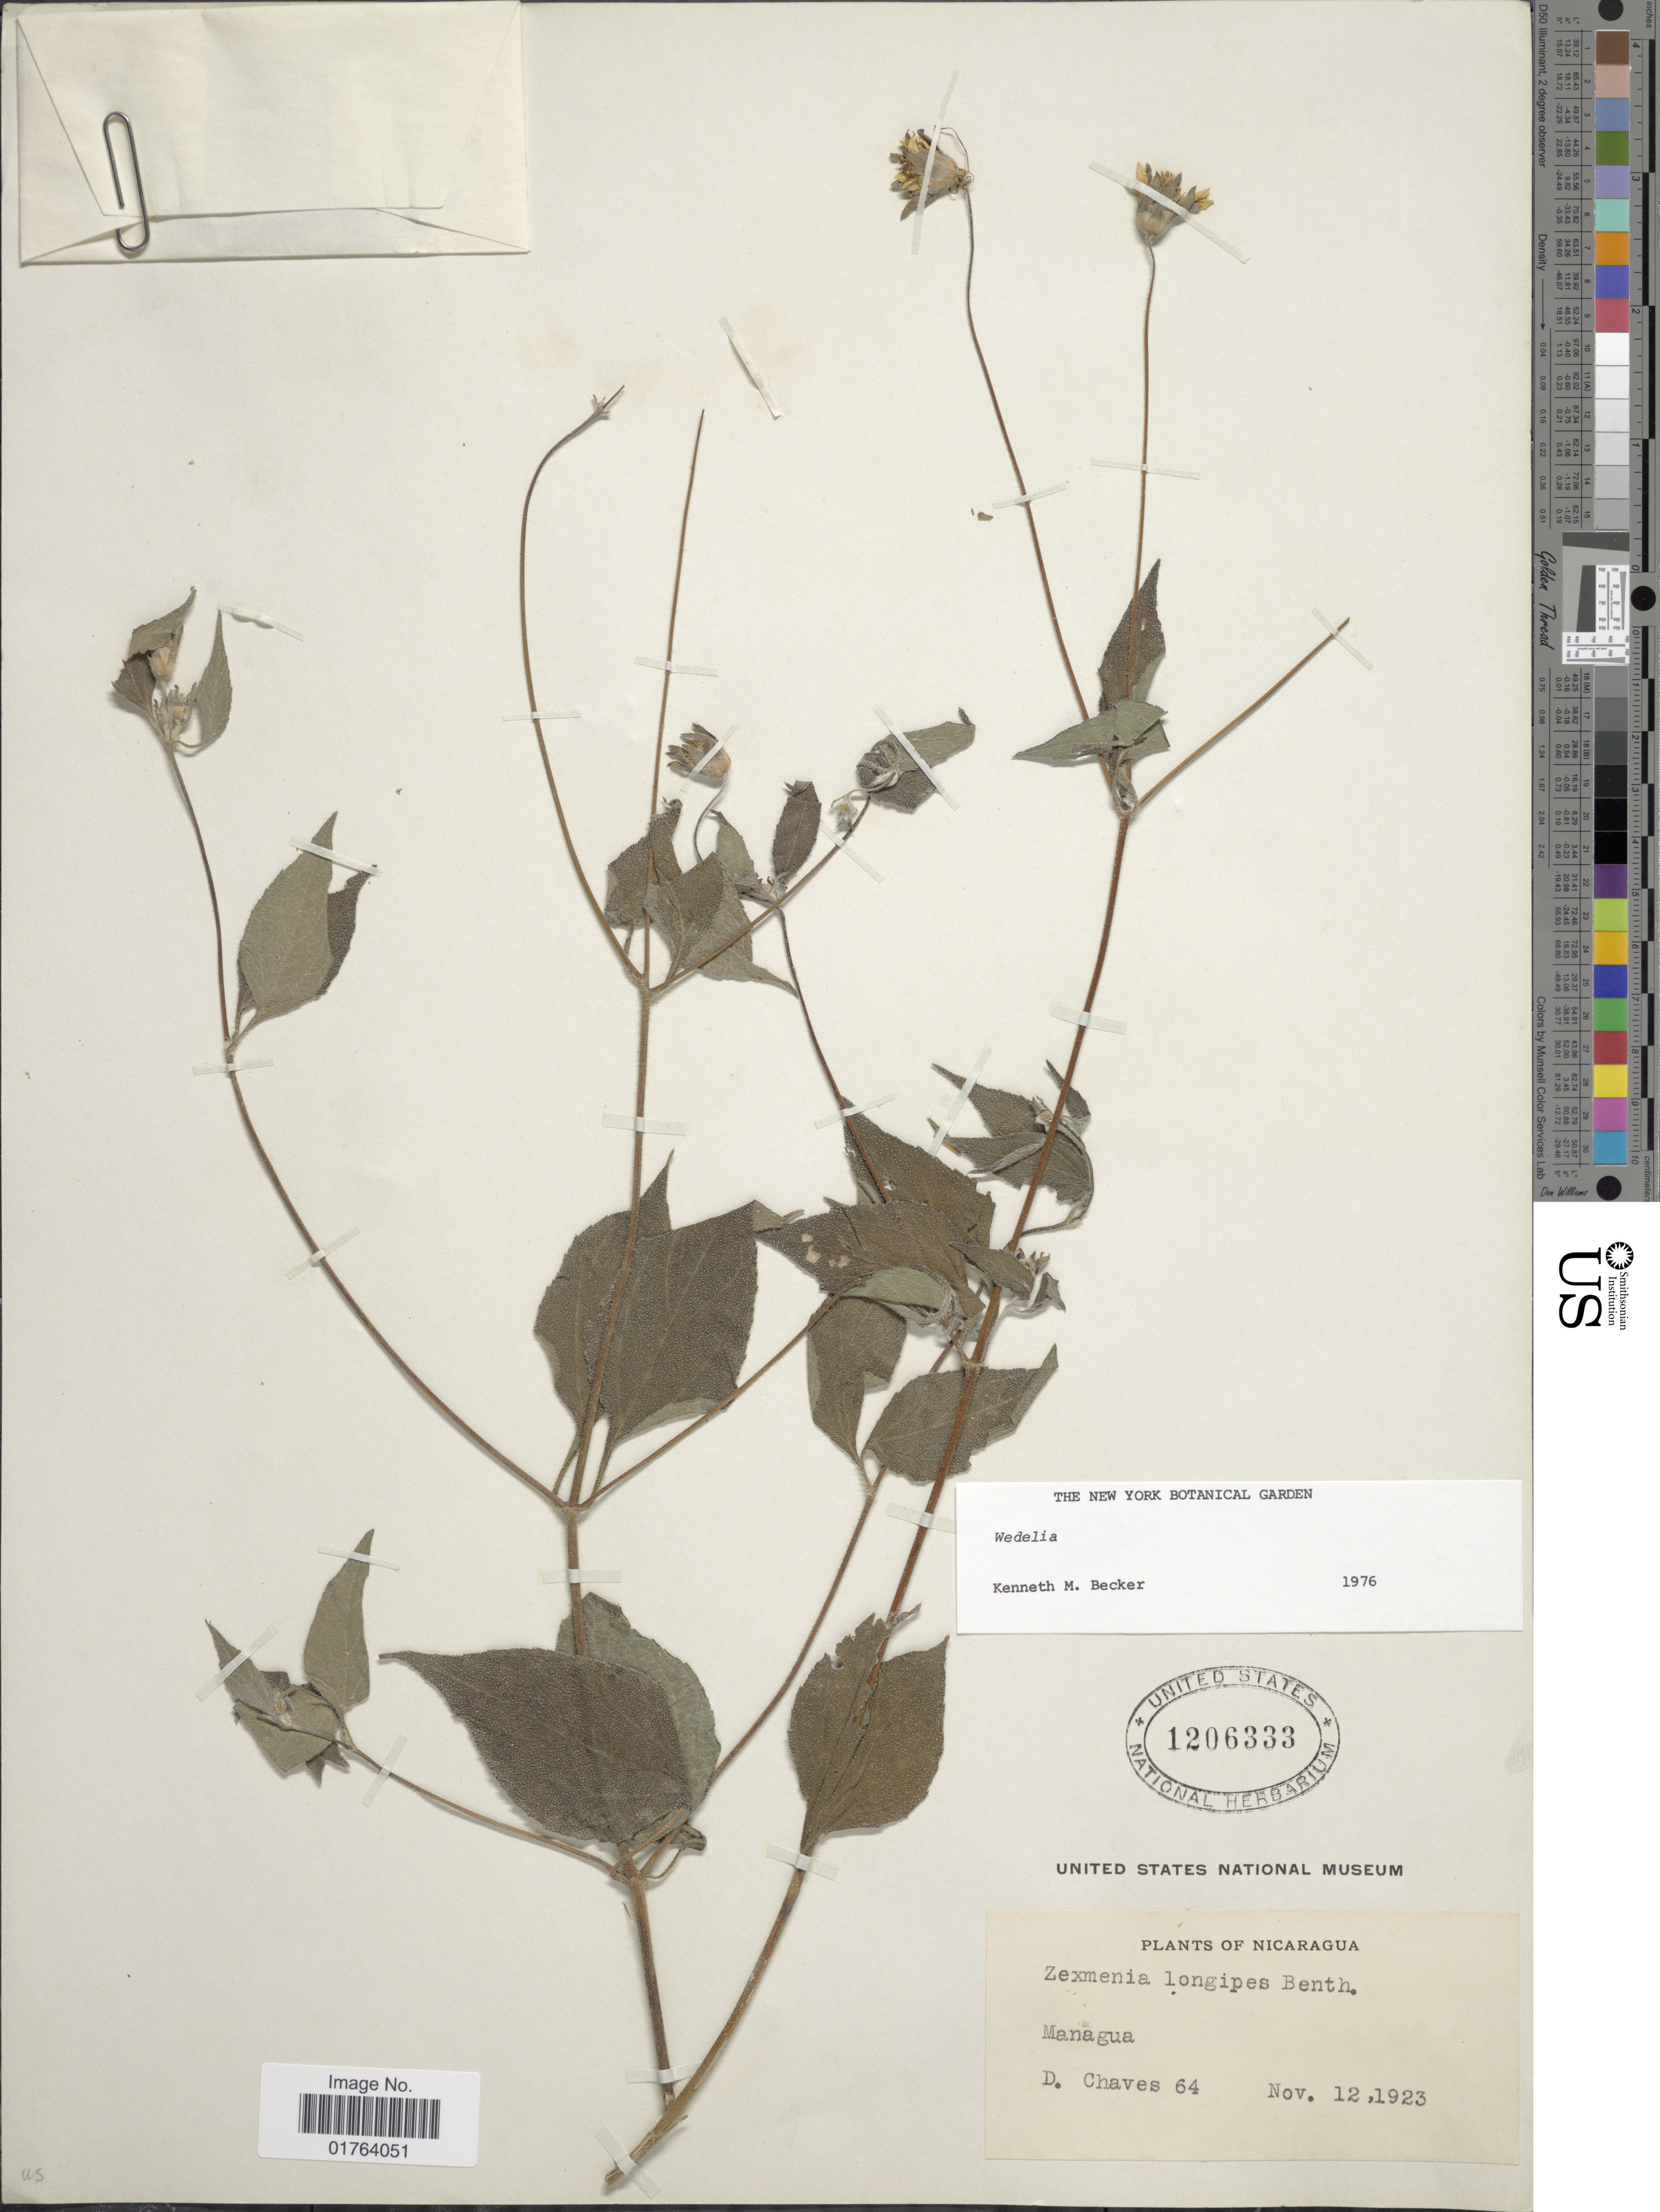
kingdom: Plantae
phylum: Tracheophyta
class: Magnoliopsida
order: Asterales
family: Asteraceae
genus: Wedelia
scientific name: Wedelia longipes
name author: Urb.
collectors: D. Chaves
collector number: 64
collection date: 1923-11-12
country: Nicaragua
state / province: Managua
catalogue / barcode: US 1206333